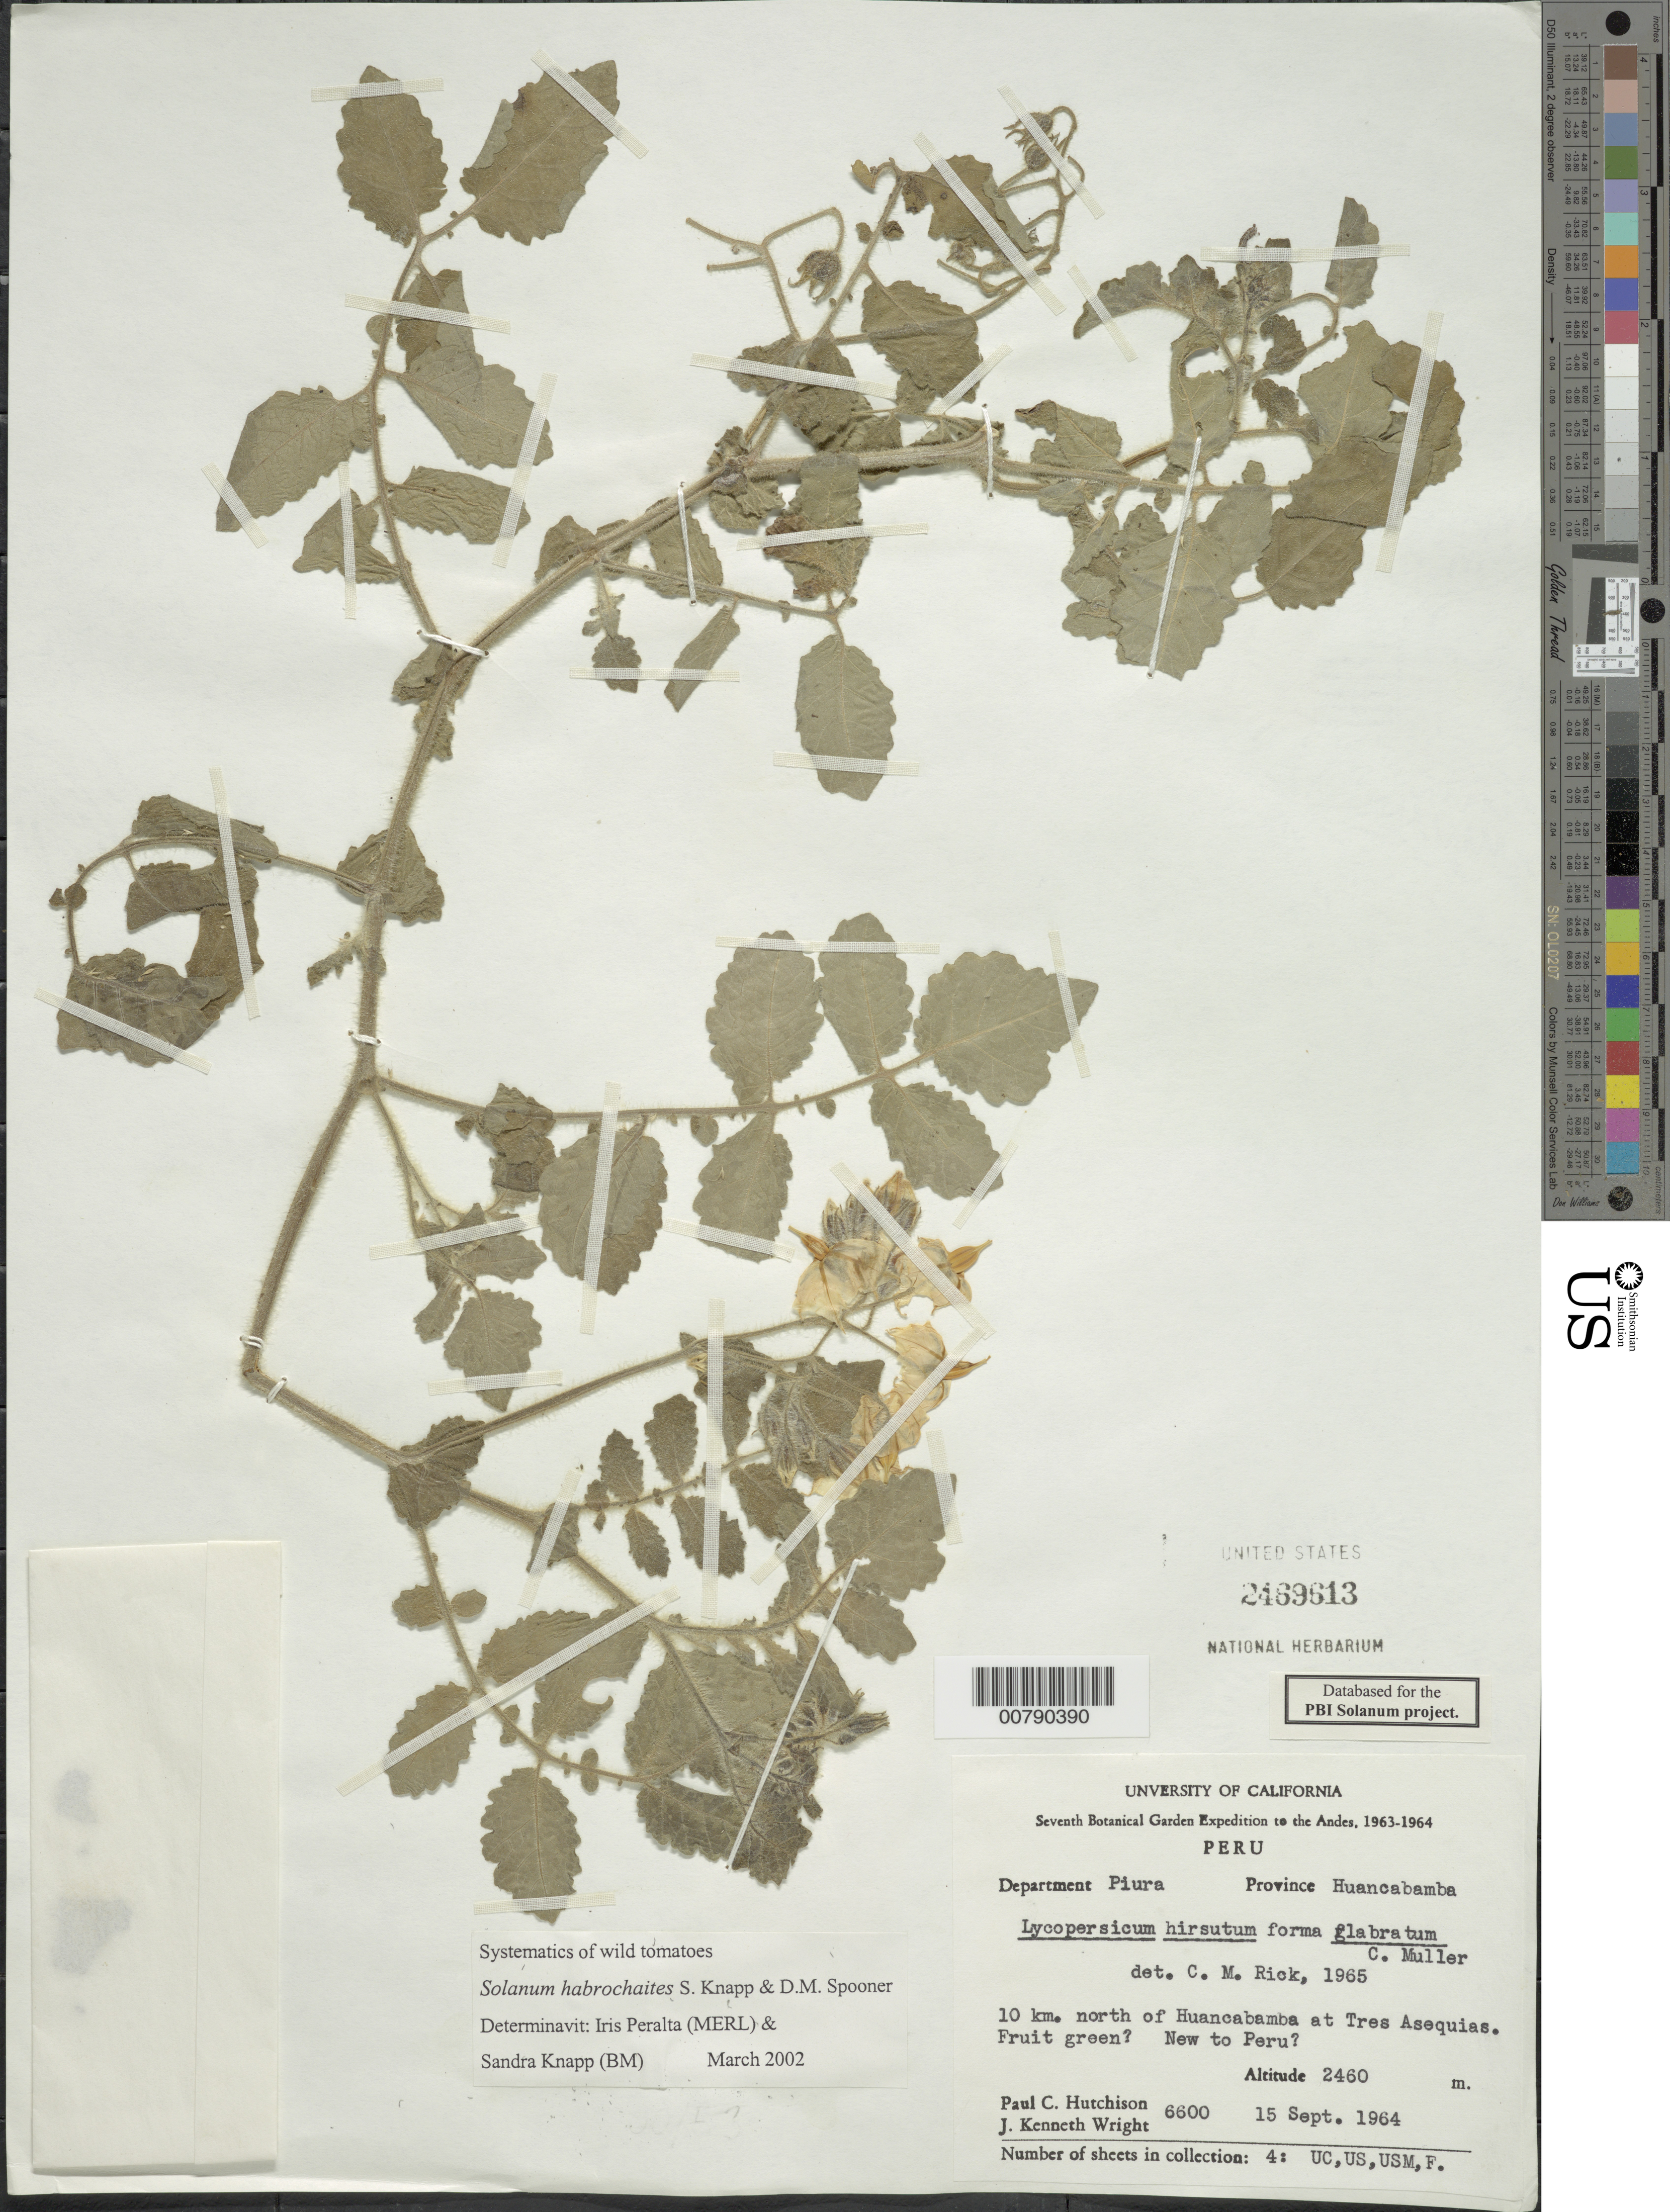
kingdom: Plantae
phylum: Tracheophyta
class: Magnoliopsida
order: Solanales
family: Solanaceae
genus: Solanum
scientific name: Solanum habrochaites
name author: S. Knapp & D.M. Spooner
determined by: Peralta, Iris E.; Knapp, S. D.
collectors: P. C. Hutchison & J. K. Wright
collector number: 6600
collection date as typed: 15 Sep 1964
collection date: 1964-09-15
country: Peru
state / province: Piura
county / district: Huancabamba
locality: at Tres Asequias, 10 km N of Huancabamba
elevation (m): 2460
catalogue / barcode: US 2469613